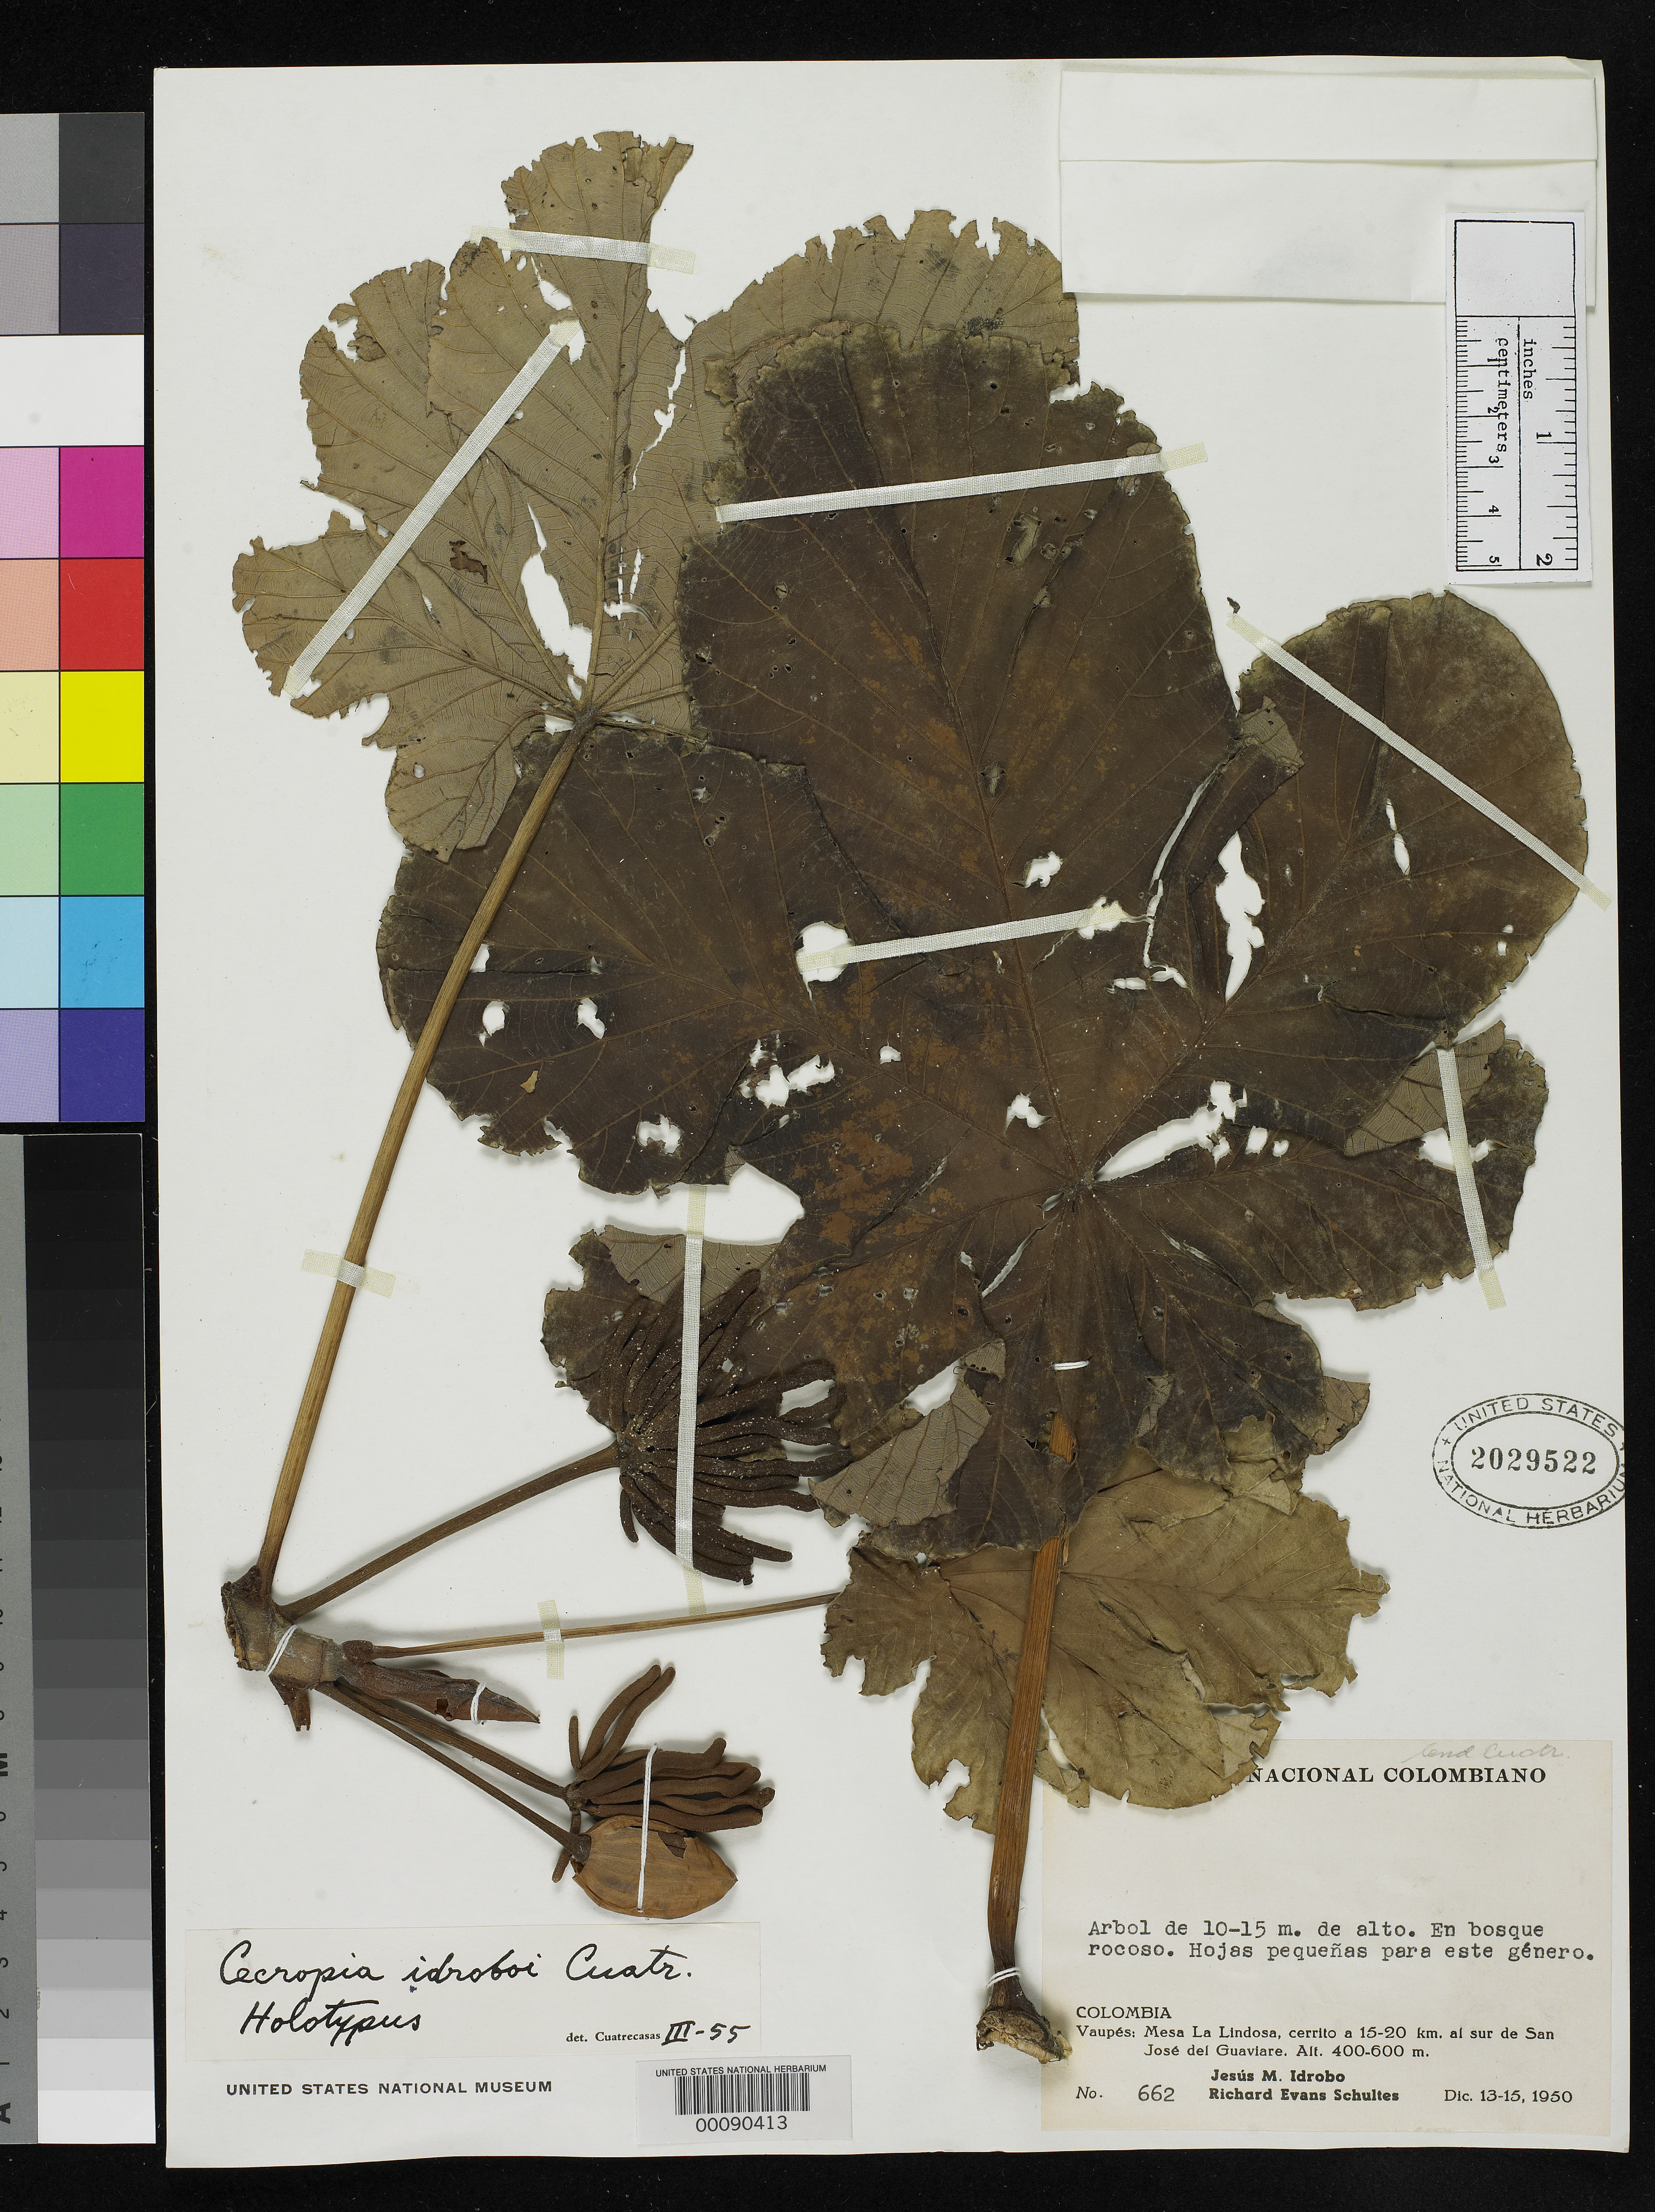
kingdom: Plantae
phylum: Tracheophyta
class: Magnoliopsida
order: Rosales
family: Urticaceae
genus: Cecropia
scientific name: Cecropia idroboi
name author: Cuatrec.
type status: Holotype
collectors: J. M. Idrobo & R. E. Schultes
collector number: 662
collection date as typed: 13 Dec 1950 to 15 Dec 1950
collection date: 1950-12-13/1950-12-15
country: Colombia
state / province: Vaupés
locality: Mesa de La Lindosa, Cerrito a 15-20 km al S de San Jose del Guaviare.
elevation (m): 400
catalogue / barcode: US 2029522